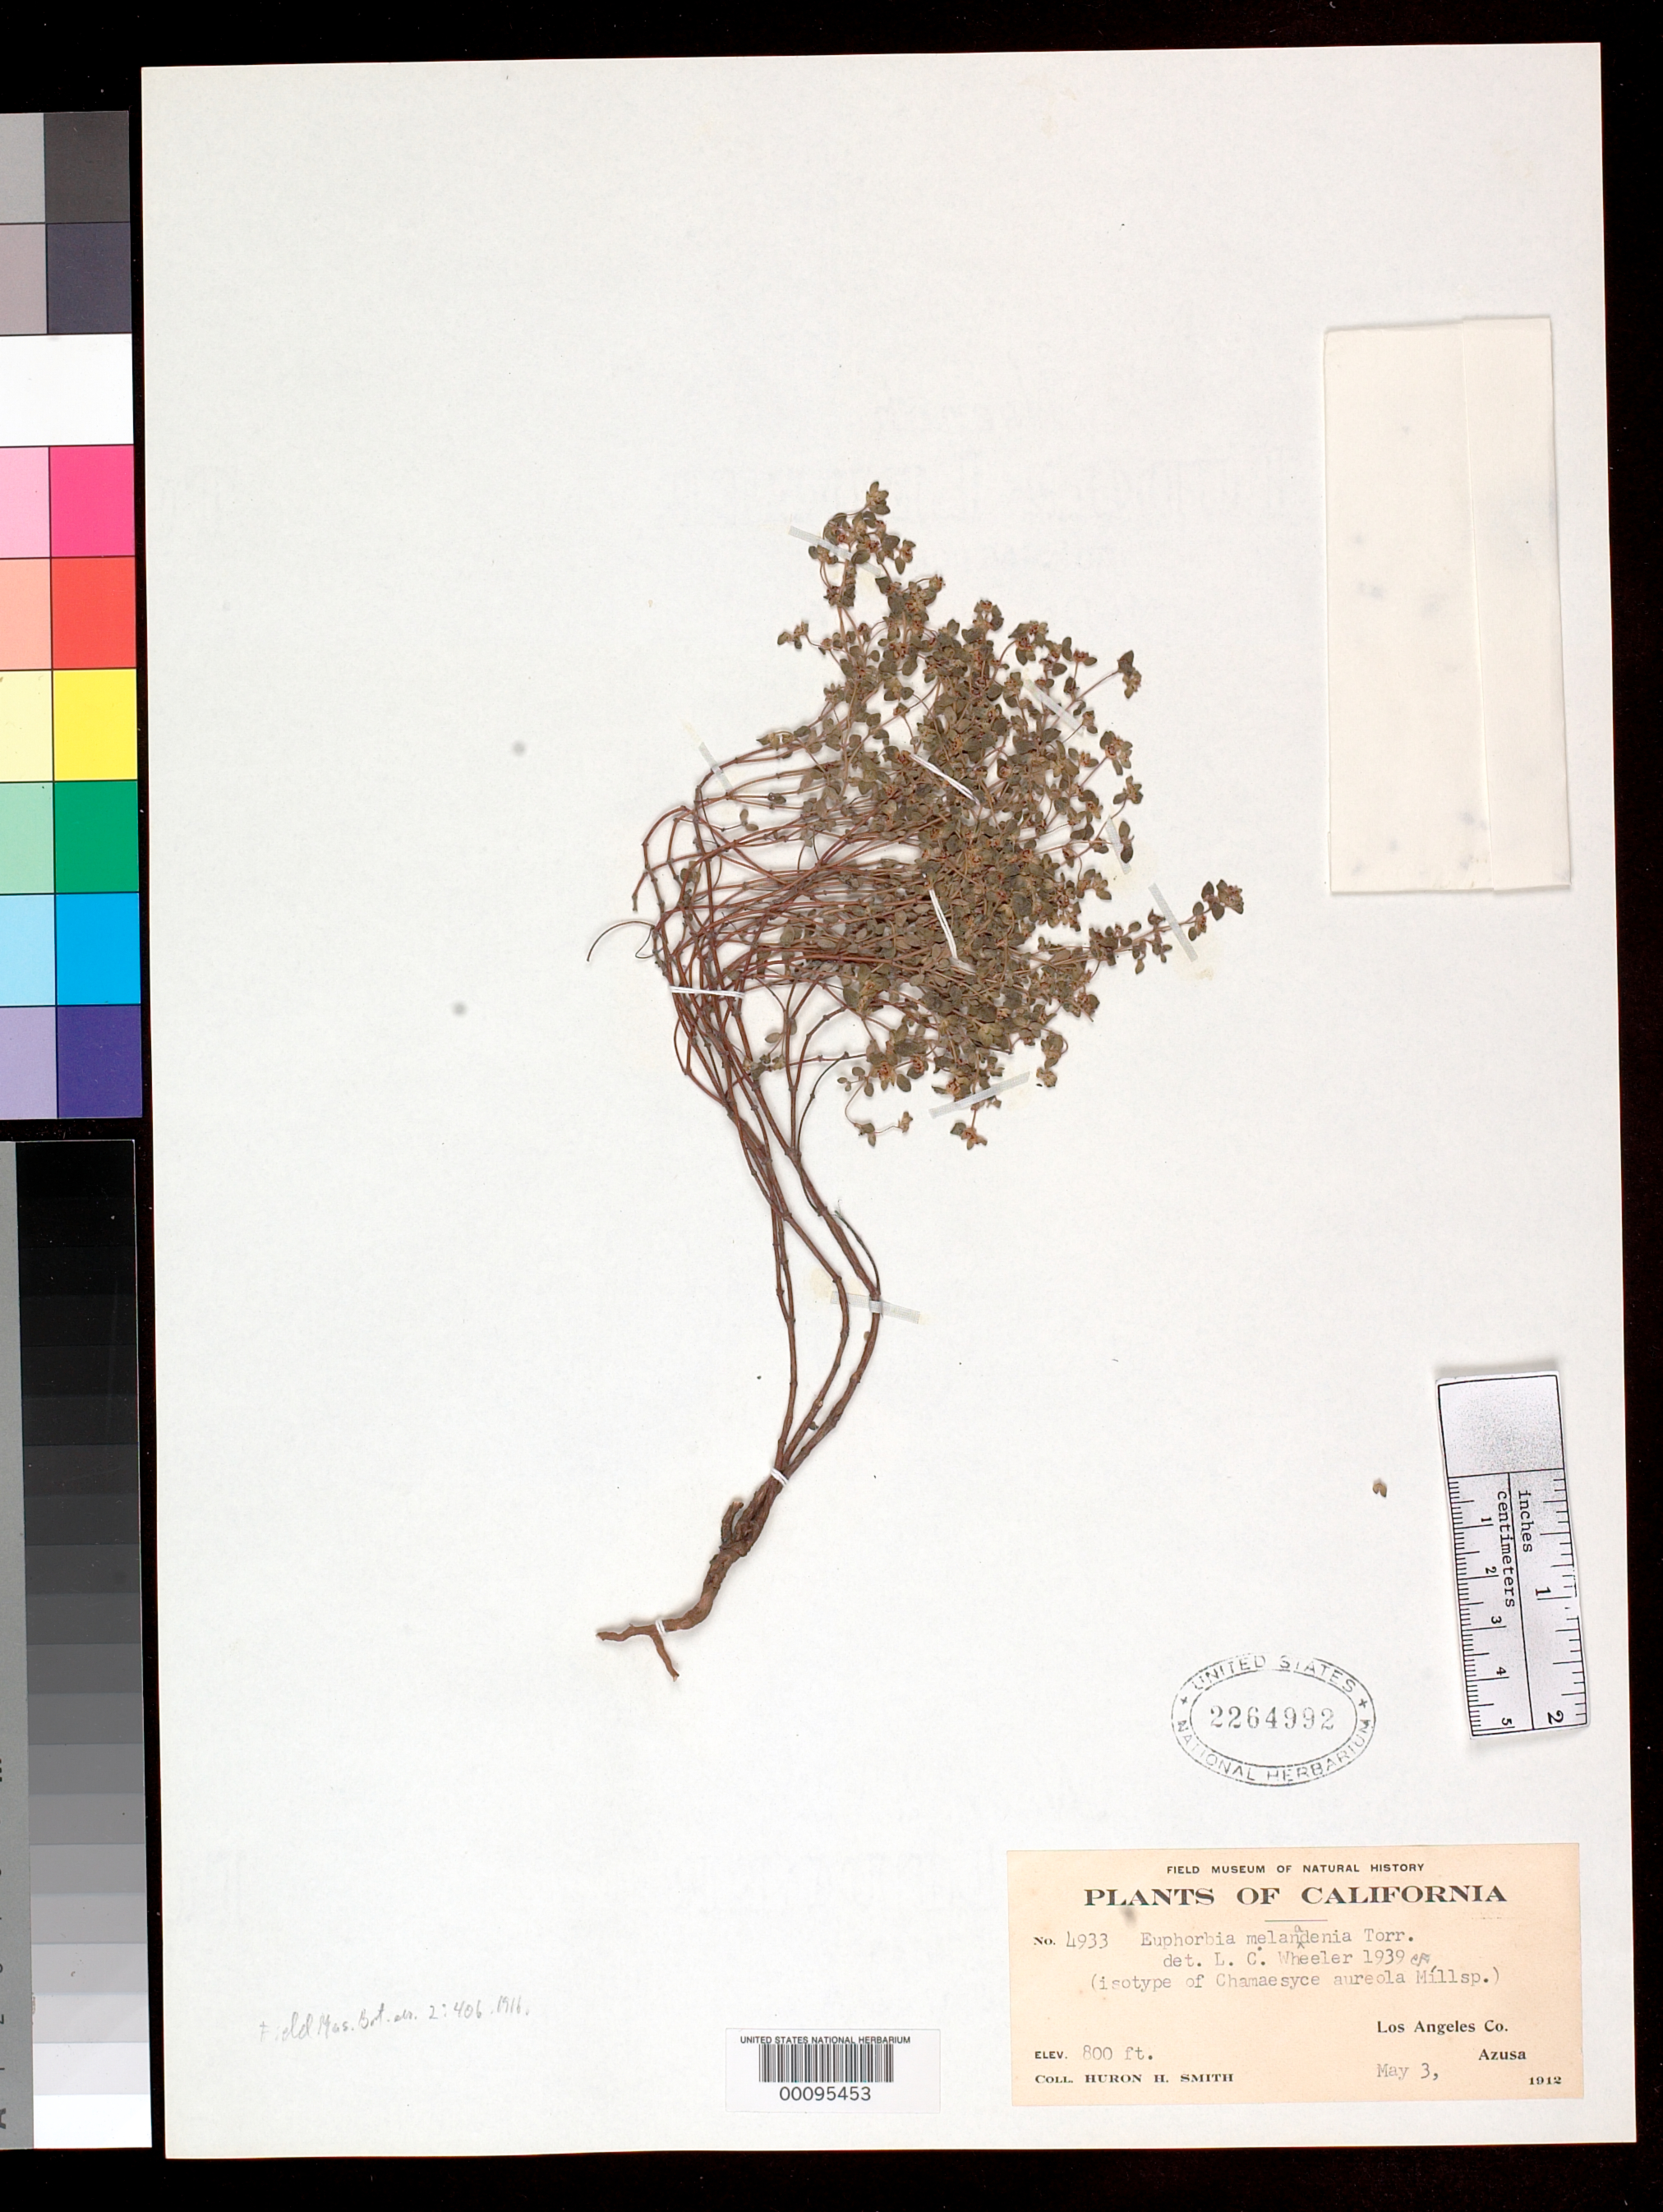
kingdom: Plantae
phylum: Tracheophyta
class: Magnoliopsida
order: Malpighiales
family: Euphorbiaceae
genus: Chamaesyce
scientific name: Chamaesyce aureola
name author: Millsp.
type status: Isotype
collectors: Herbert H. Smith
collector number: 4933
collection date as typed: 03 May 1912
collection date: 1912-05-03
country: United States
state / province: California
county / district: Los Angeles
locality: Azuza; alt. 800 ft.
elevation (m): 244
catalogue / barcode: US 2264992